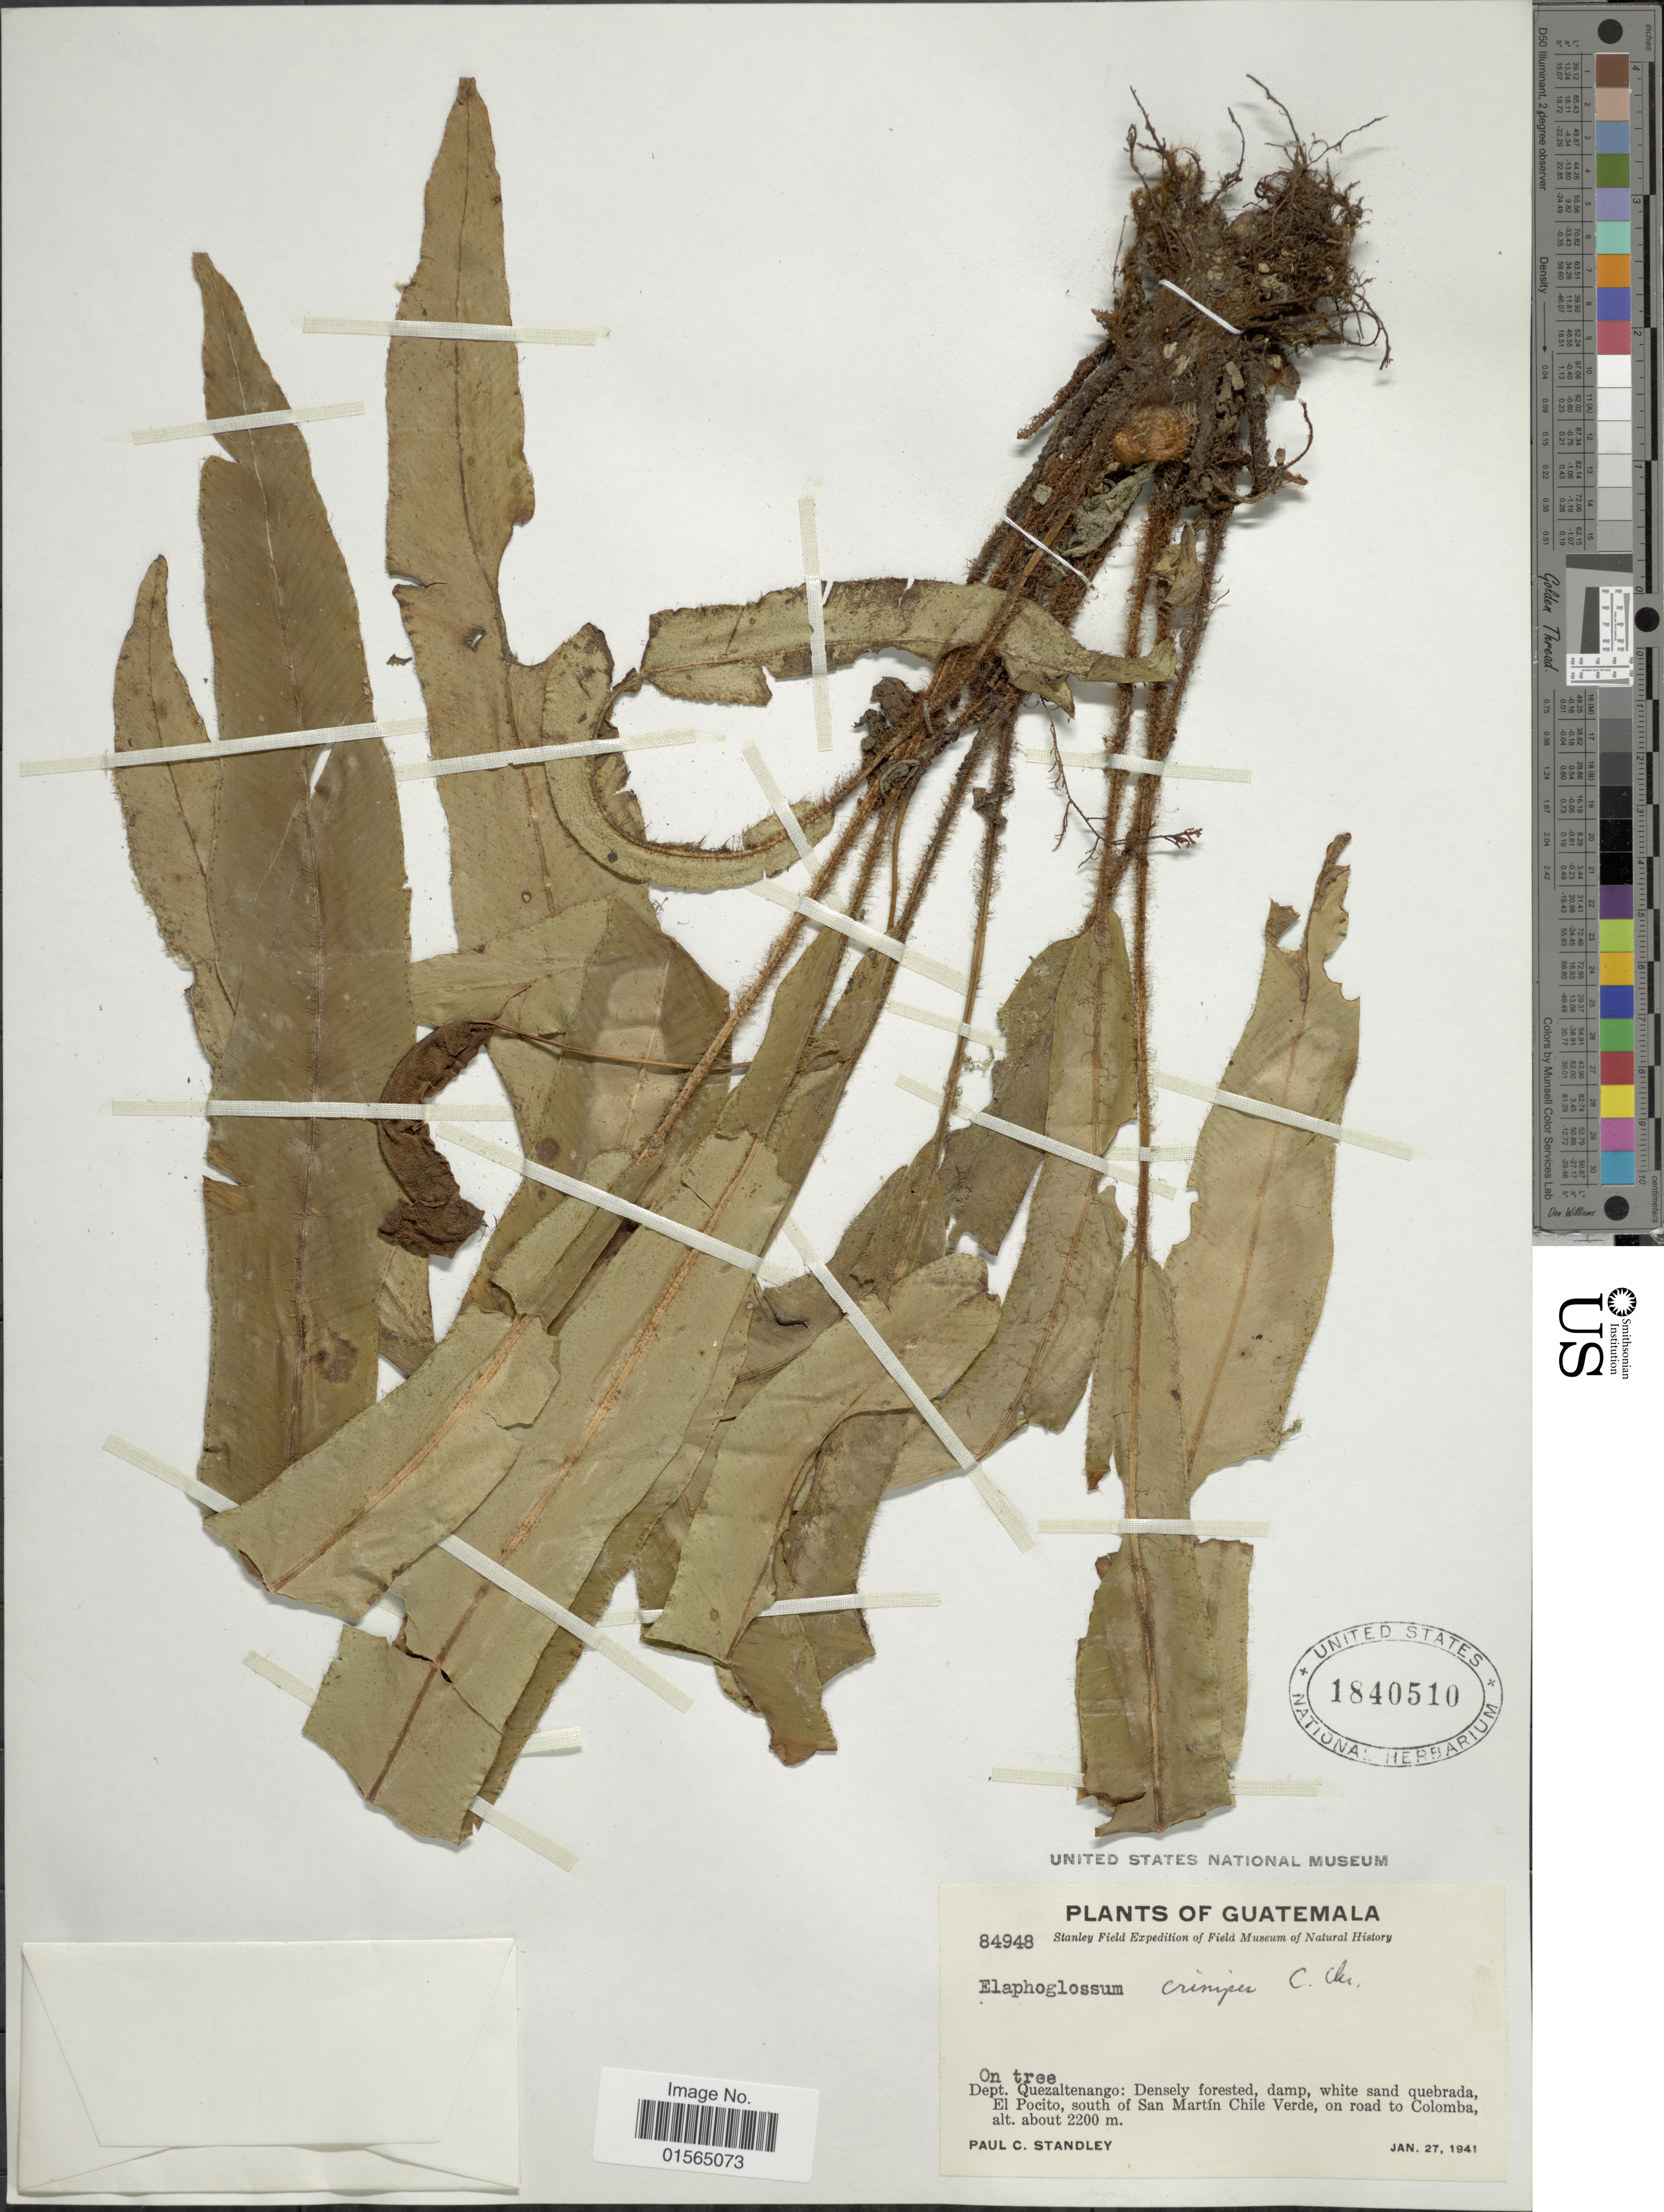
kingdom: Plantae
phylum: Tracheophyta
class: Polypodiopsida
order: Polypodiales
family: Dryopteridaceae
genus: Elaphoglossum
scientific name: Elaphoglossum setigerum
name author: (Sodiro) Diels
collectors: P. C. Standley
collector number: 84948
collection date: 1941-01-27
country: Guatemala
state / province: Quetzaltenango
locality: Densely forested, damp, white sand quebrada, El Pocito, south of San Martin Chile Verde, on road to Colomba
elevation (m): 2200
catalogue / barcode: US 1840510